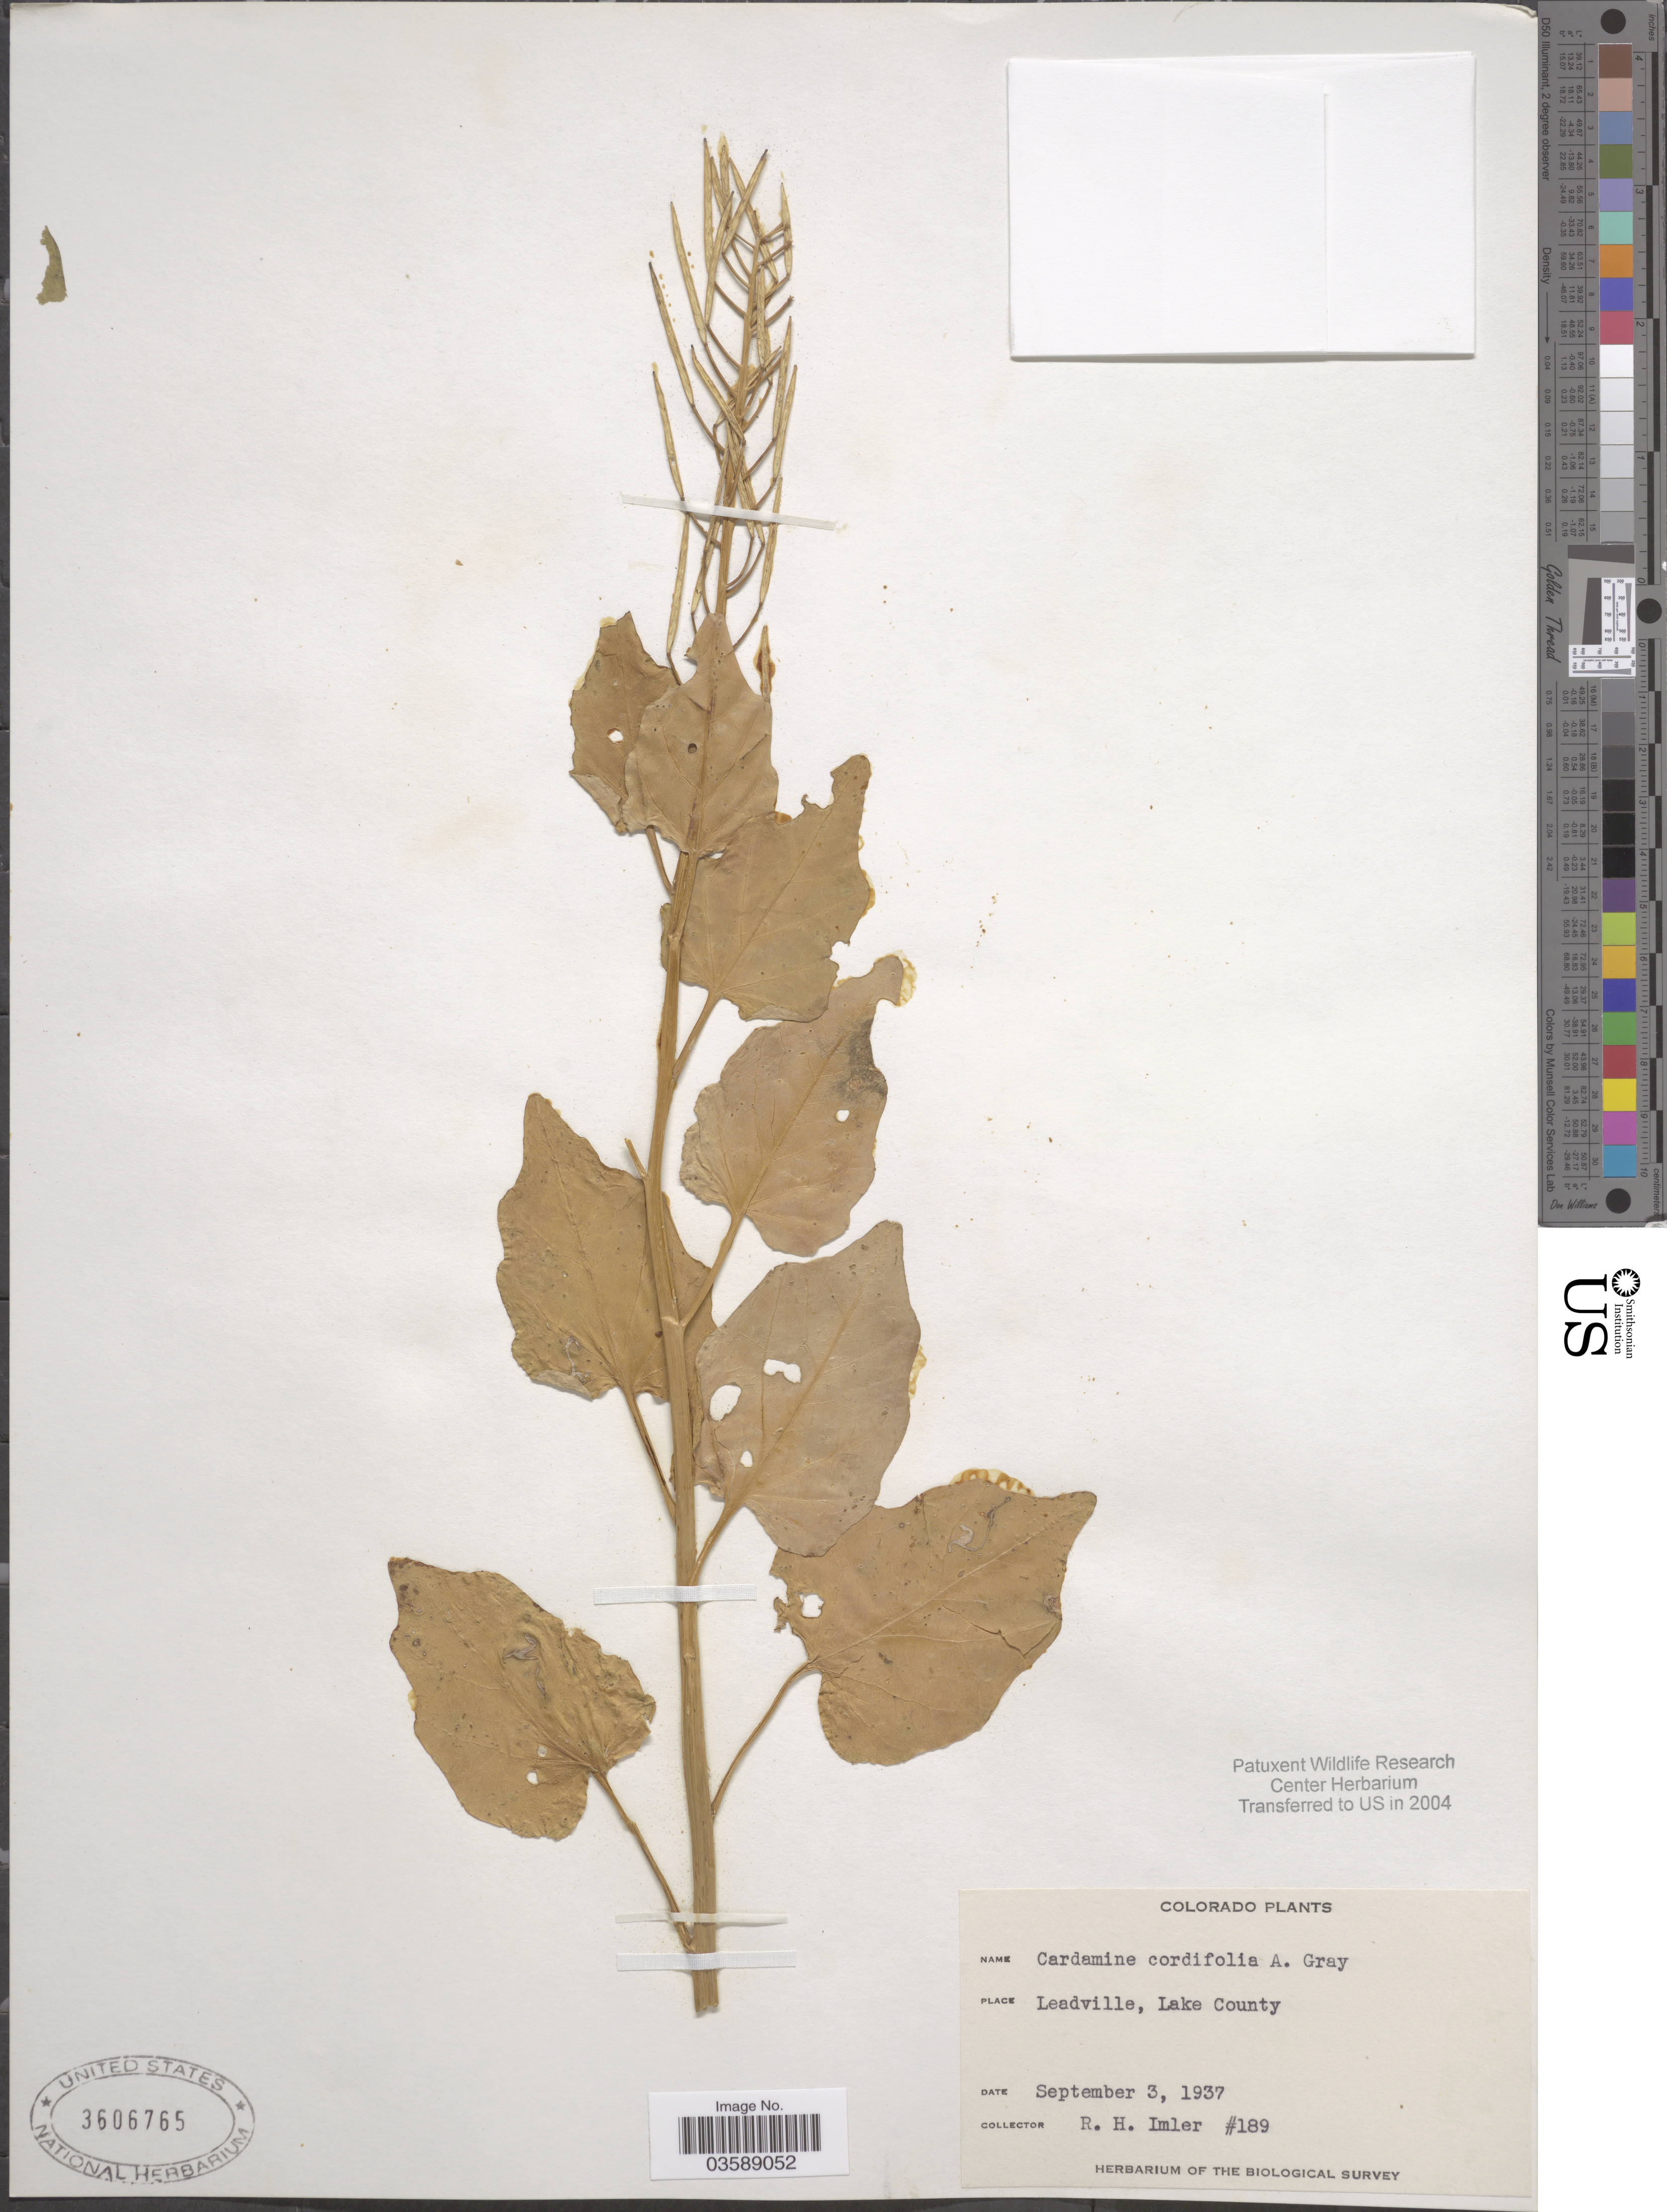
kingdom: Plantae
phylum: Tracheophyta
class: Magnoliopsida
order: Brassicales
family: Brassicaceae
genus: Cardamine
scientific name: Cardamine cordifolia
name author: A. Gray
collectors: R. Imler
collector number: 189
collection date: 1937-09-03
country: United States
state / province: Colorado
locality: Leadville, Lake County.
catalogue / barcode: US 3606765